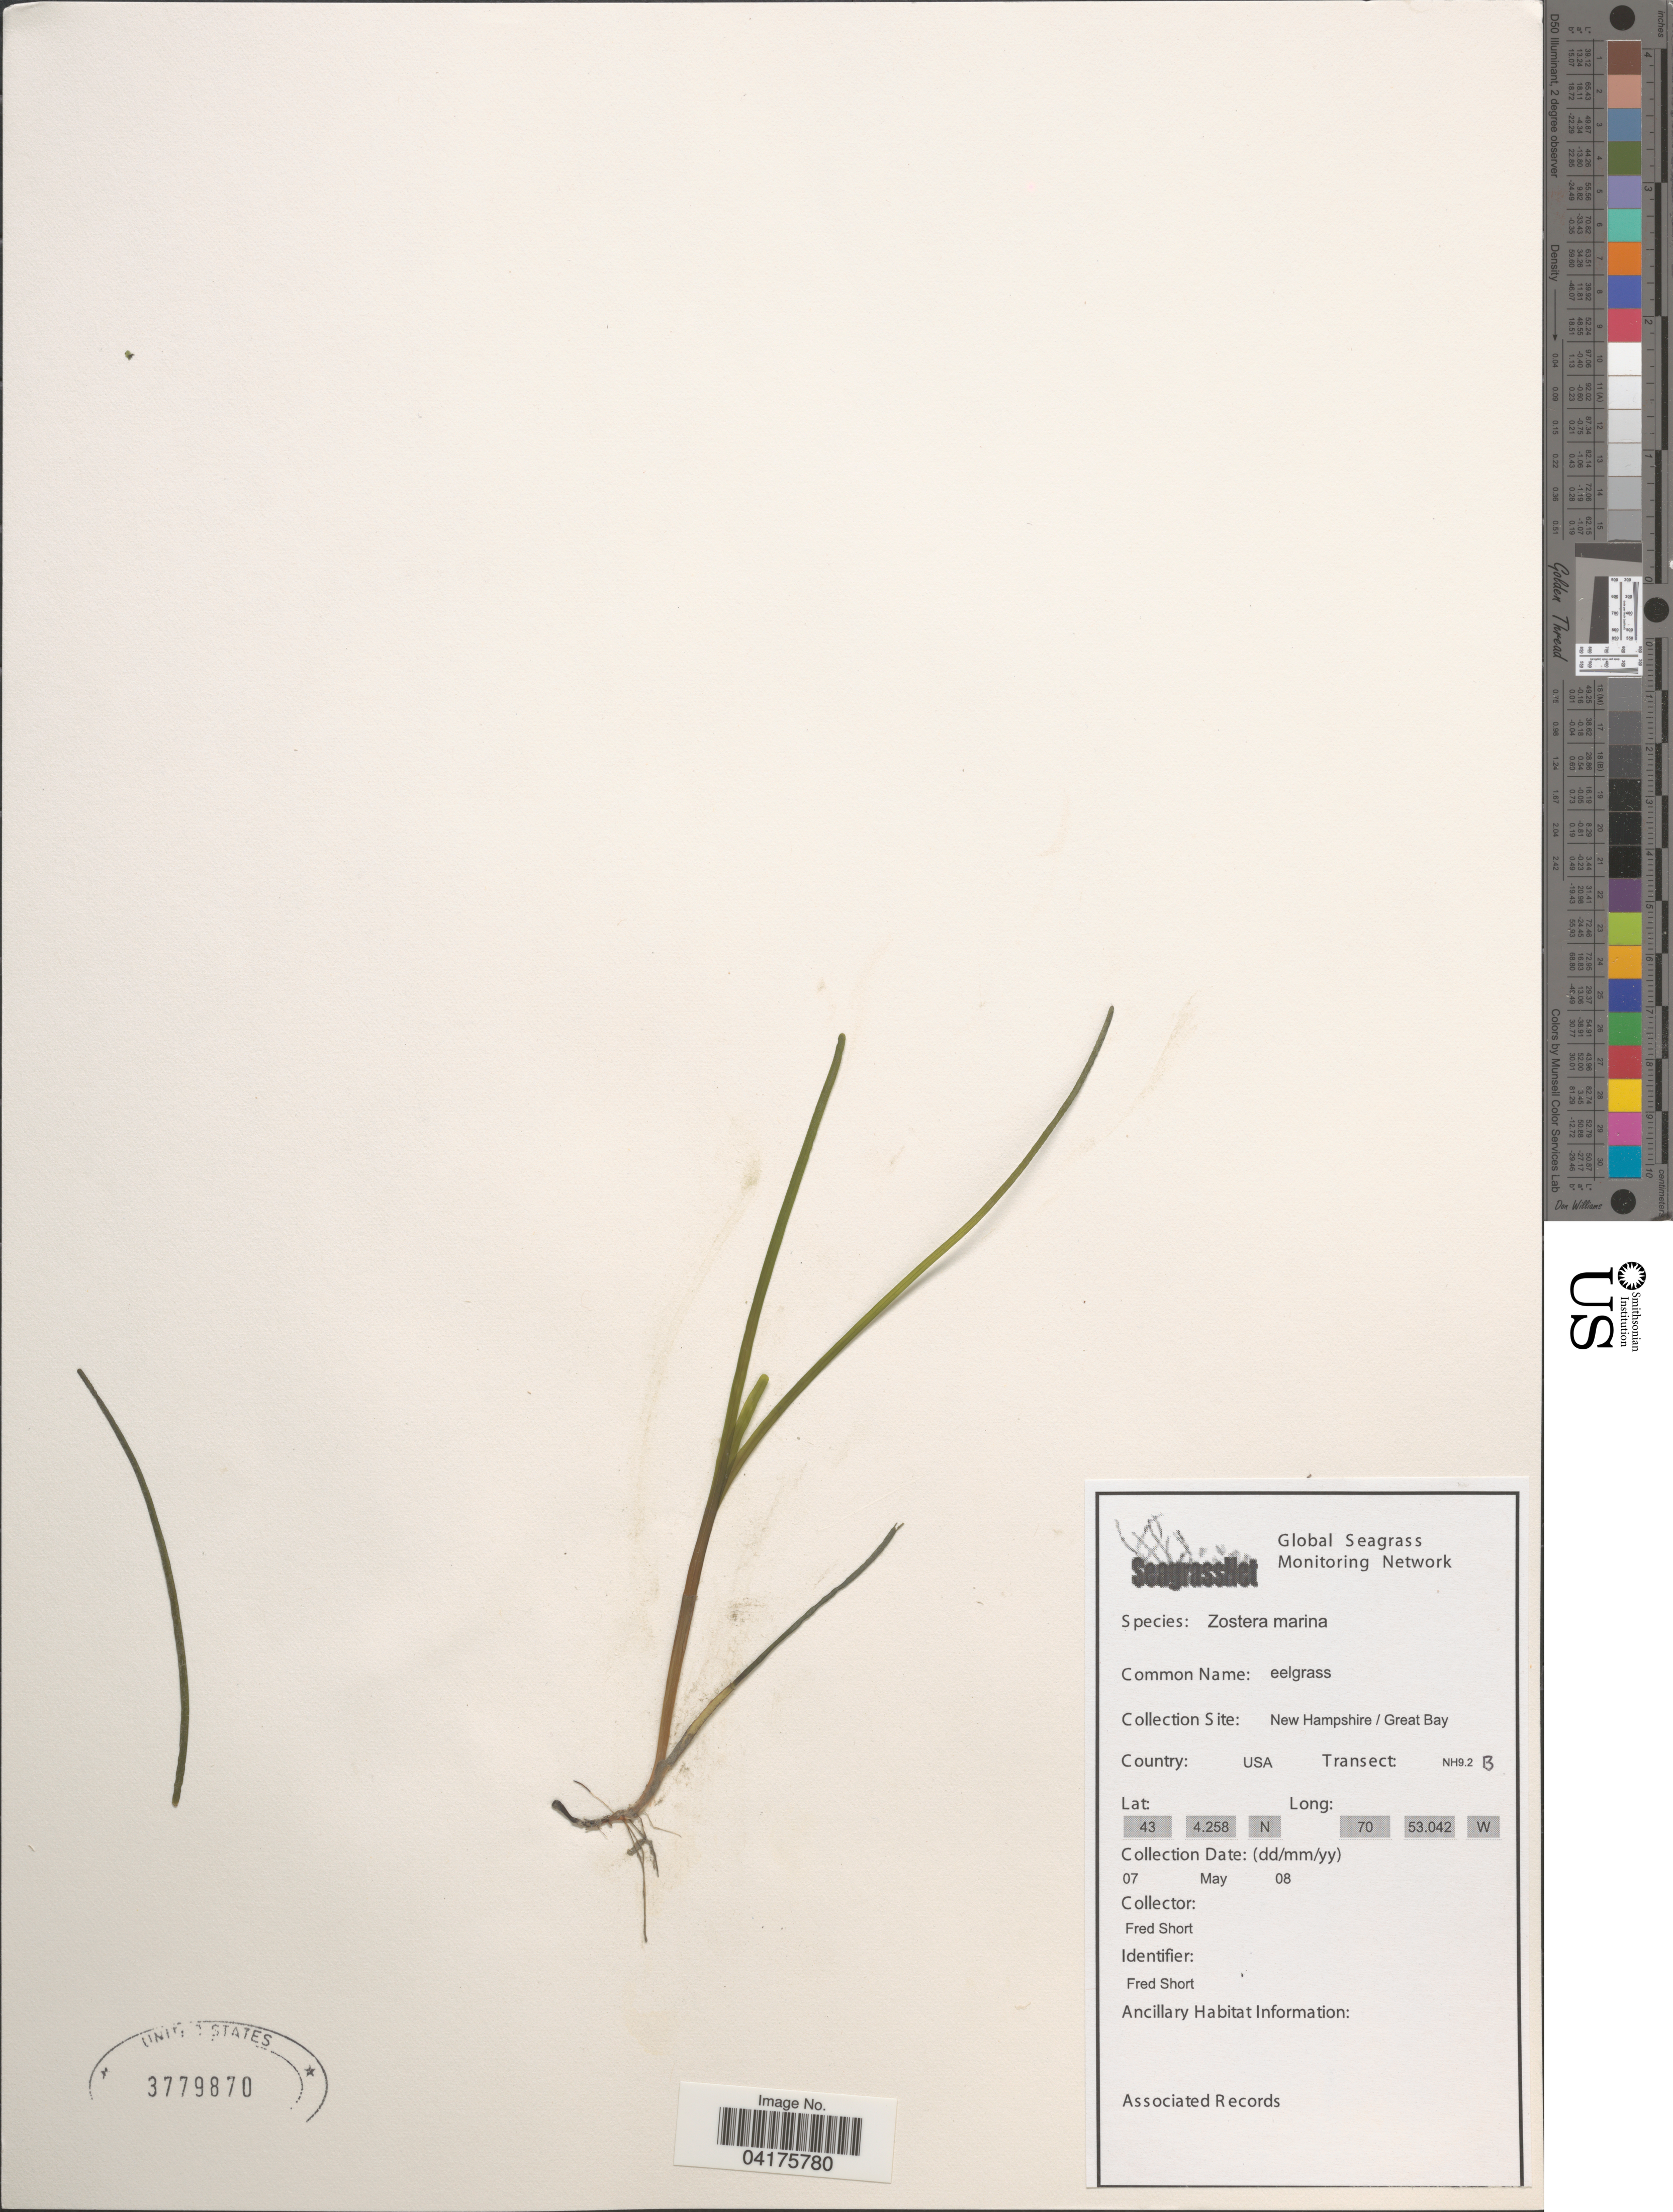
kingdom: Plantae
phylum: Tracheophyta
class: Liliopsida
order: Alismatales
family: Zosteraceae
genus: Zostera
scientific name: Zostera marina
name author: L.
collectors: F. Short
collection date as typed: Transcribed d/m/y: 7/5/8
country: United States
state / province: New Hampshire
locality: Great Bay.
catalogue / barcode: US 3779870